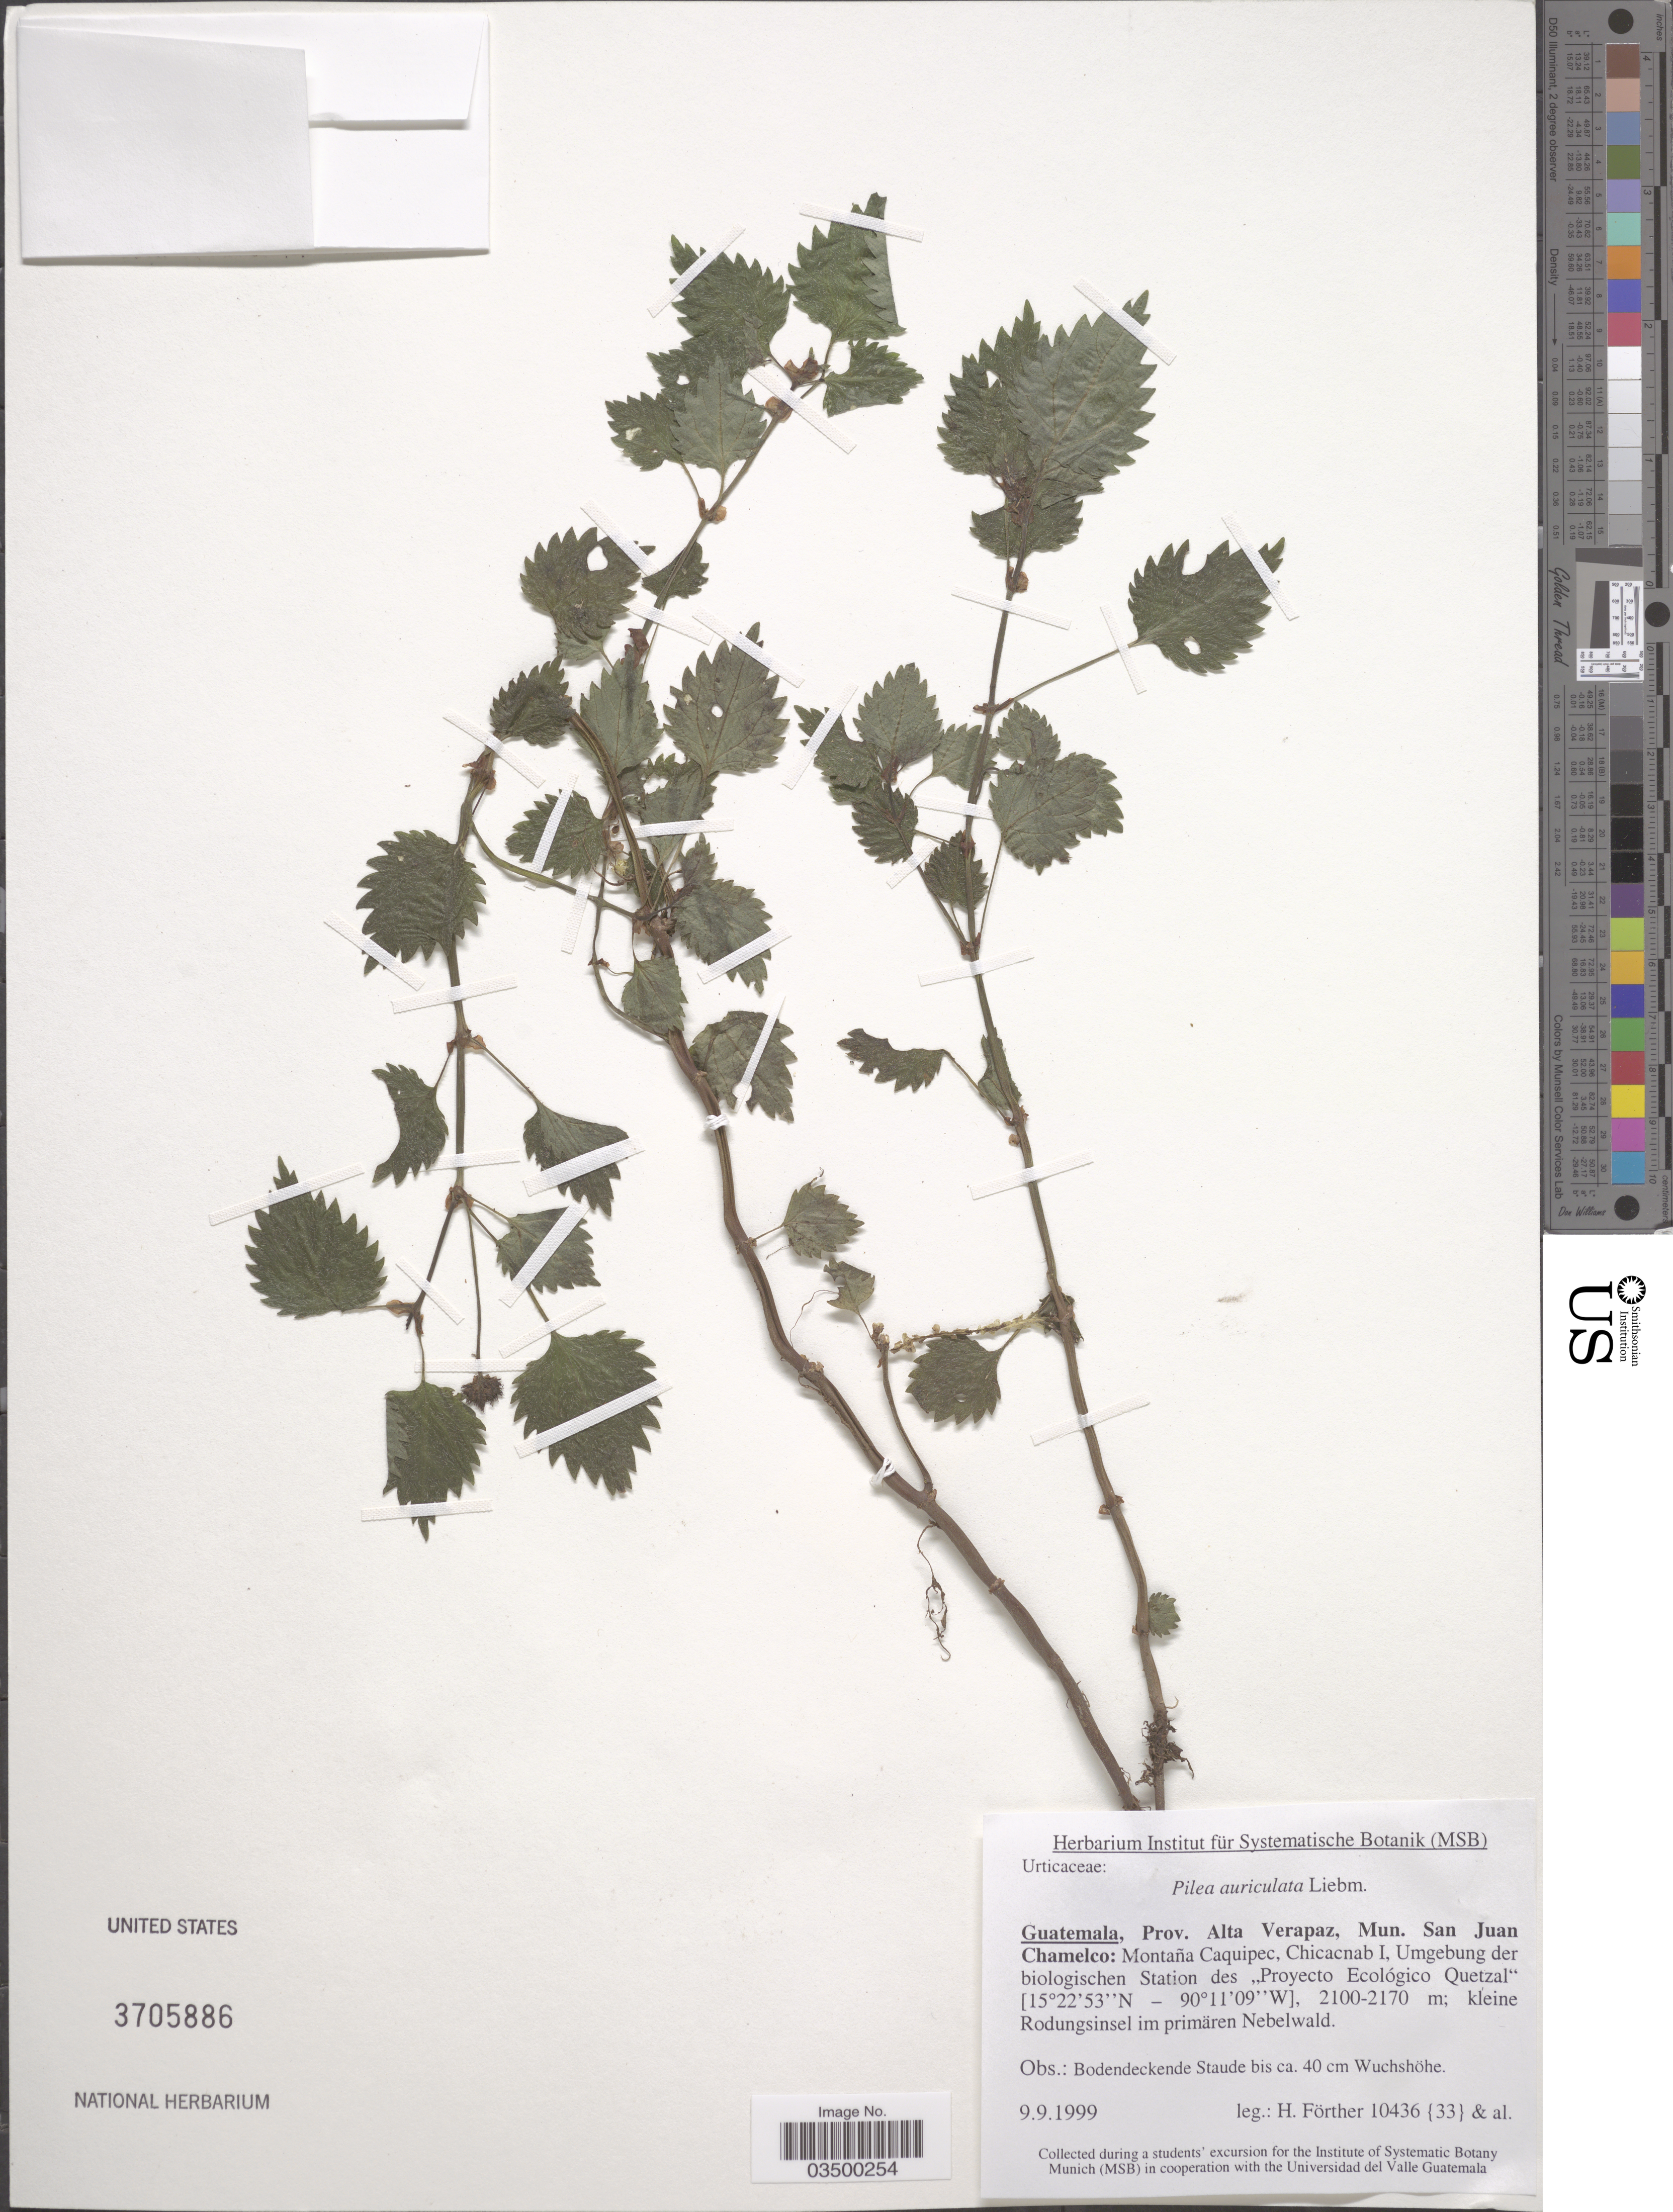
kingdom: Plantae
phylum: Tracheophyta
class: Magnoliopsida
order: Rosales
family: Urticaceae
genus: Pilea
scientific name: Pilea auriculata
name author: Liebm.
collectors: H. Förther & et al.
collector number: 10436 {33}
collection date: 1999-09-09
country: Guatemala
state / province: Alta Verapaz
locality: Mun. San Juan Chamelco: Montaña Caquipec, Chicacnab I, Umgebung der biologischen Station des "Proyecto Ecológico Quetzal".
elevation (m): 2100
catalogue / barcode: US 3705886